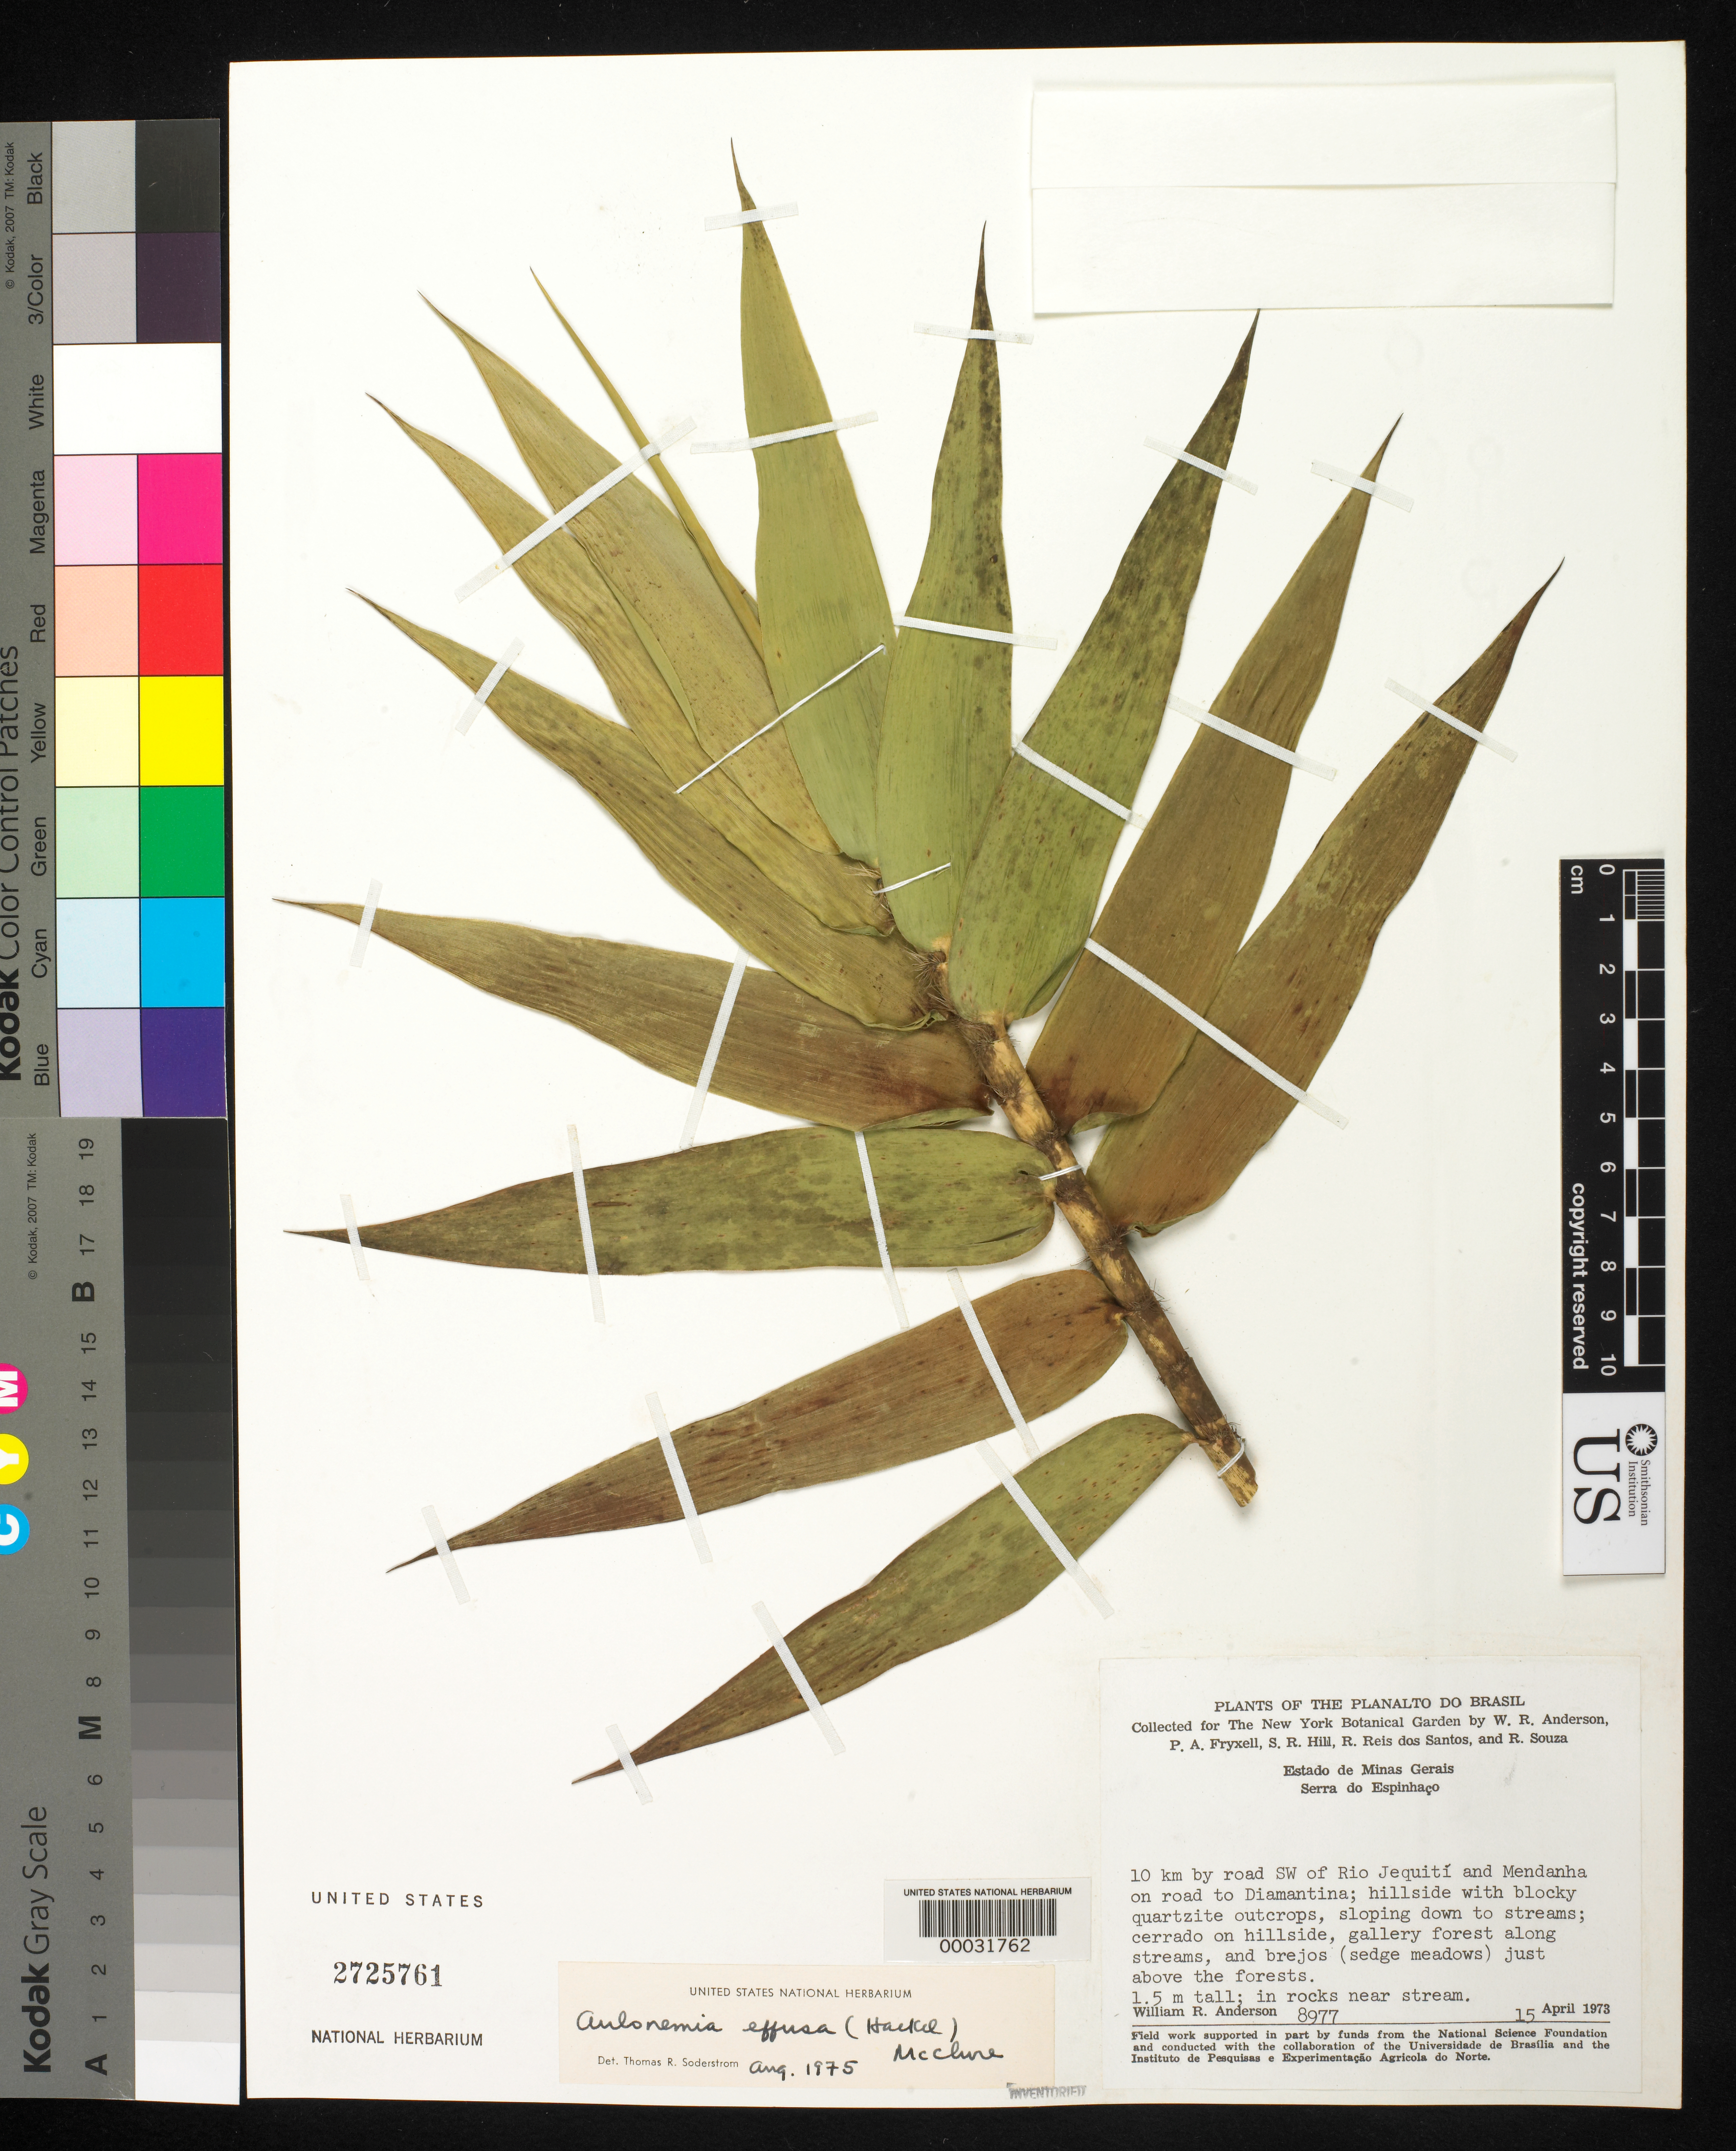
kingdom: Plantae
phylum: Tracheophyta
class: Liliopsida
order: Poales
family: Poaceae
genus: Aulonemia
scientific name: Aulonemia effusa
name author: (Hack.) McClure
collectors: W. R. Anderson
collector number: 8977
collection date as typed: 15 Apr 1973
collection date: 1973-04-15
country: Brazil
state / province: Minas Gerais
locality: Sierra do espinhaco, rio jequiti, mendanha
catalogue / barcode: US 2725761